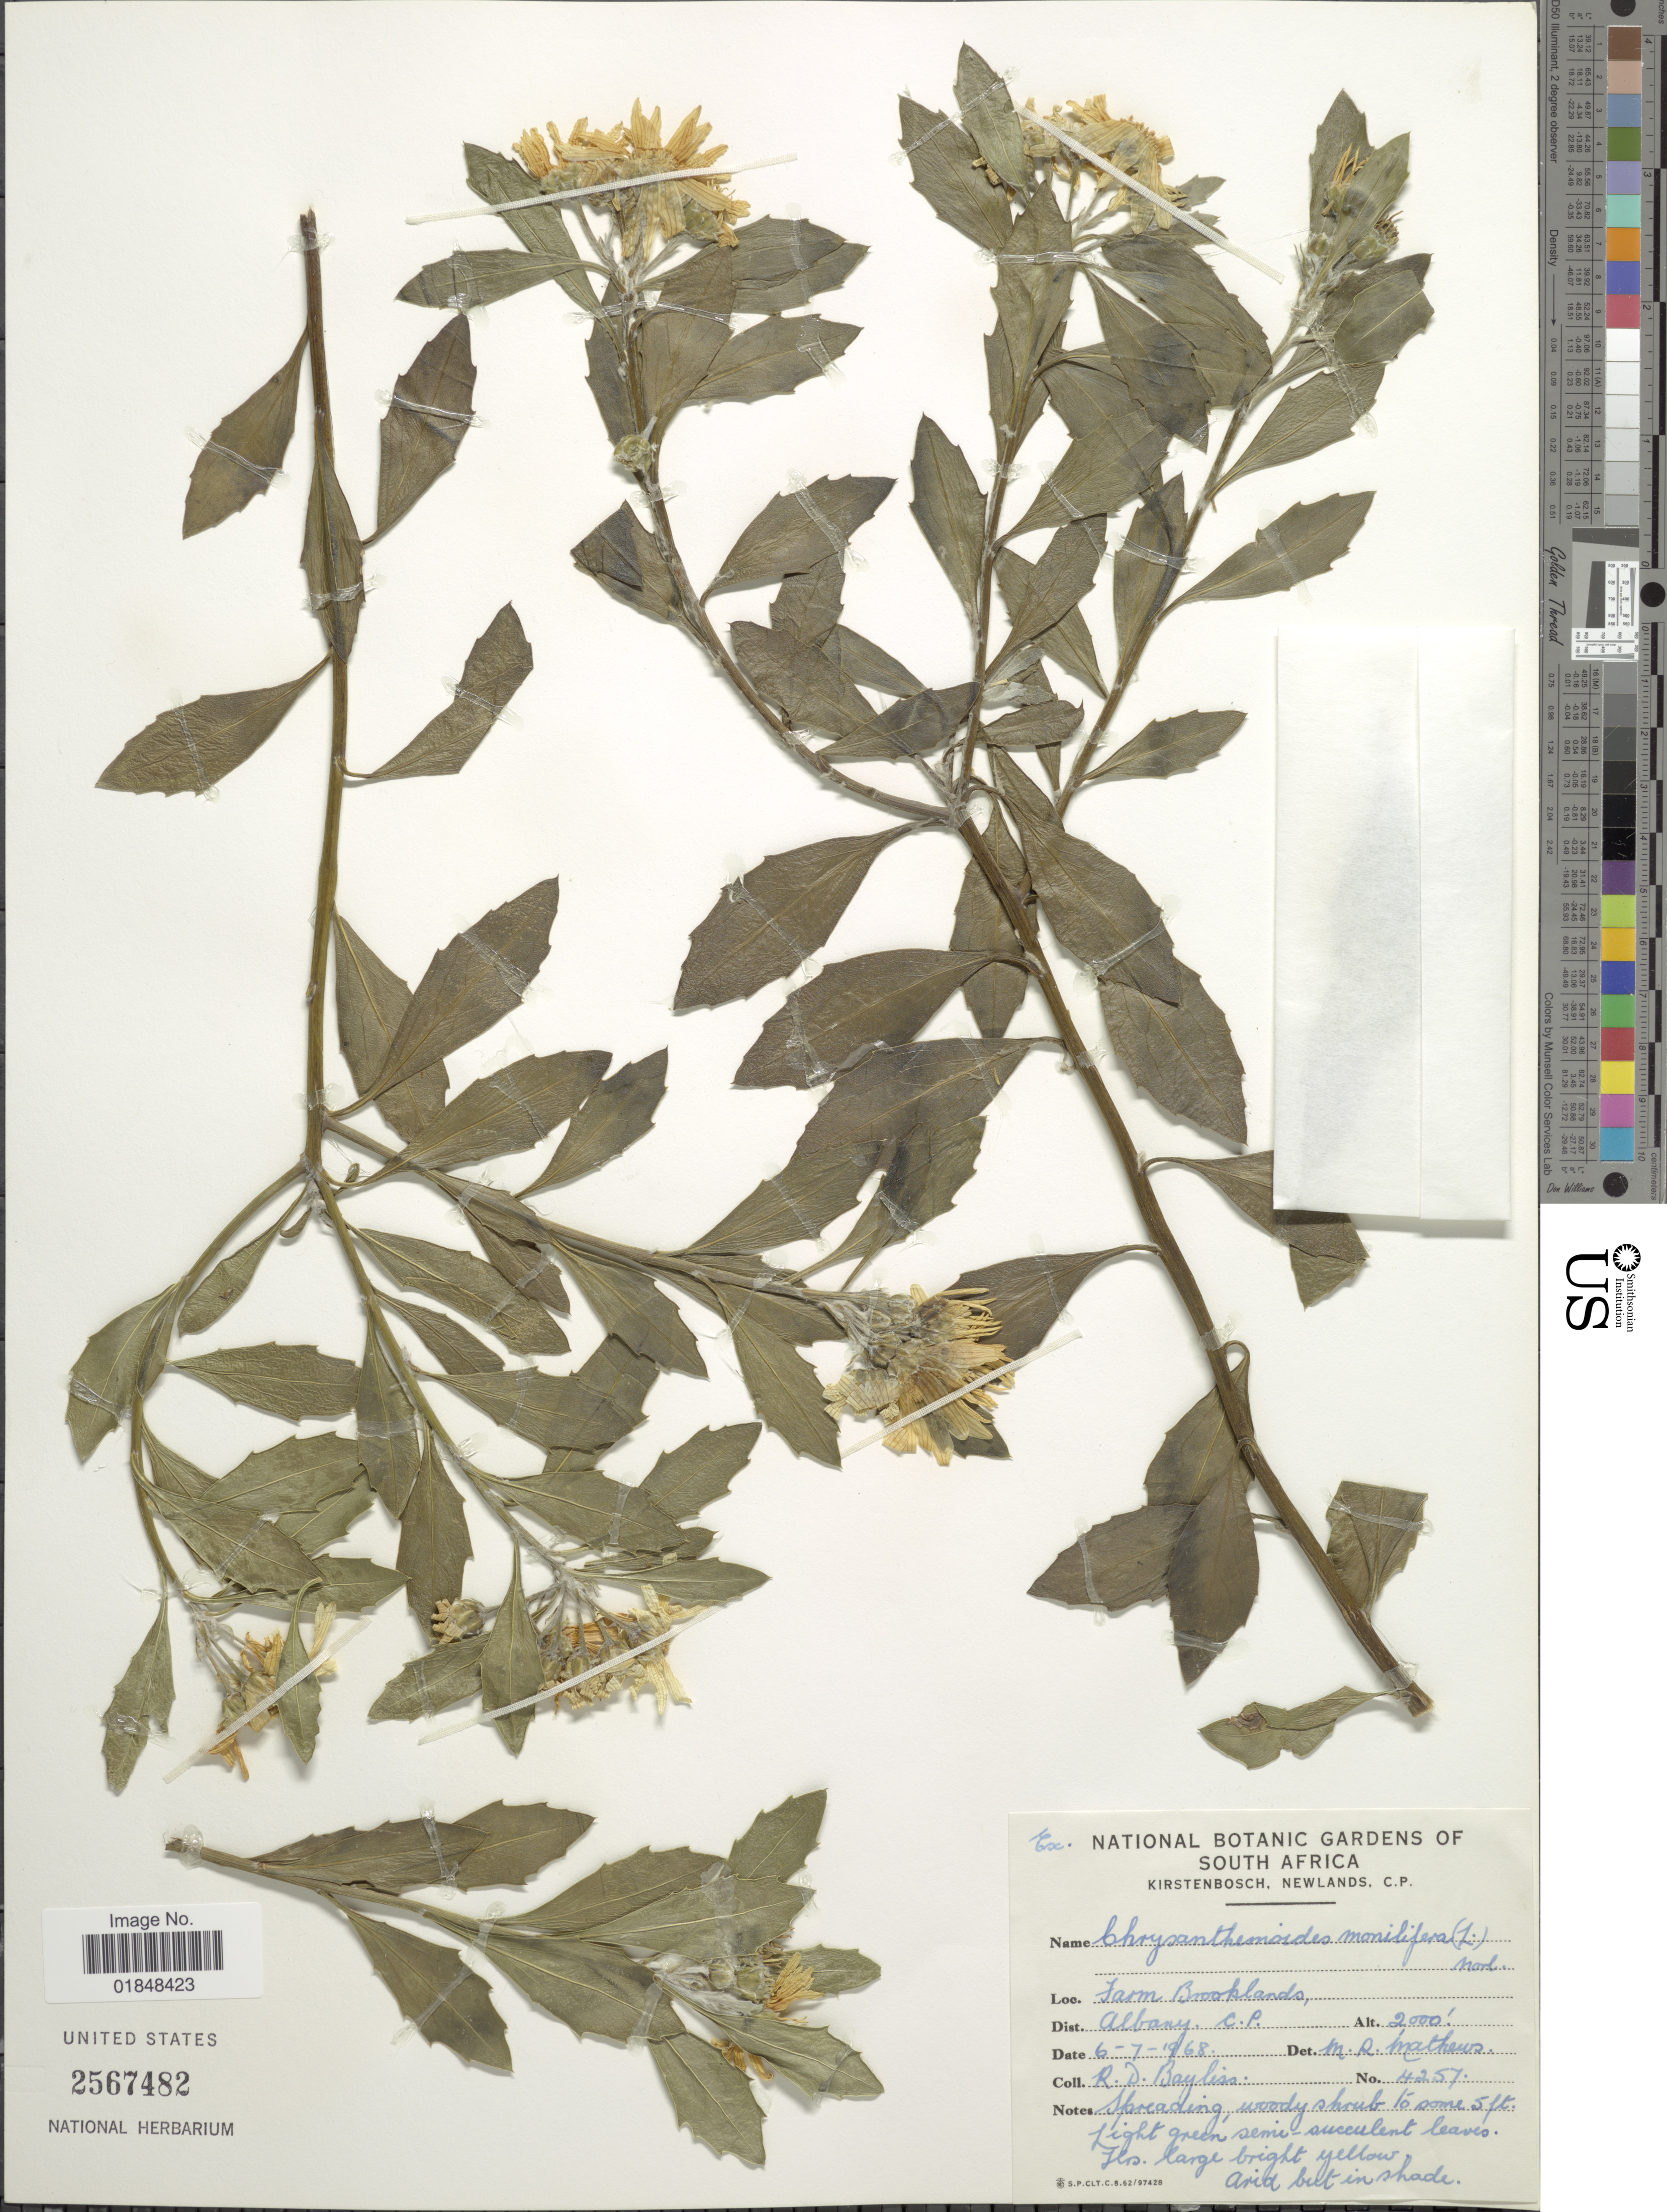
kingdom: Plantae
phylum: Tracheophyta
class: Magnoliopsida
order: Asterales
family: Asteraceae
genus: Chrysanthemoides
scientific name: Chrysanthemoides monilifera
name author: (L.) Norl.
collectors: R. Bayliss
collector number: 4257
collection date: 1968-07-06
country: South Africa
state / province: Eastern Cape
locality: Farm Brooklands, Dist. Albany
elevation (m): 610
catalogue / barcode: US 2567482